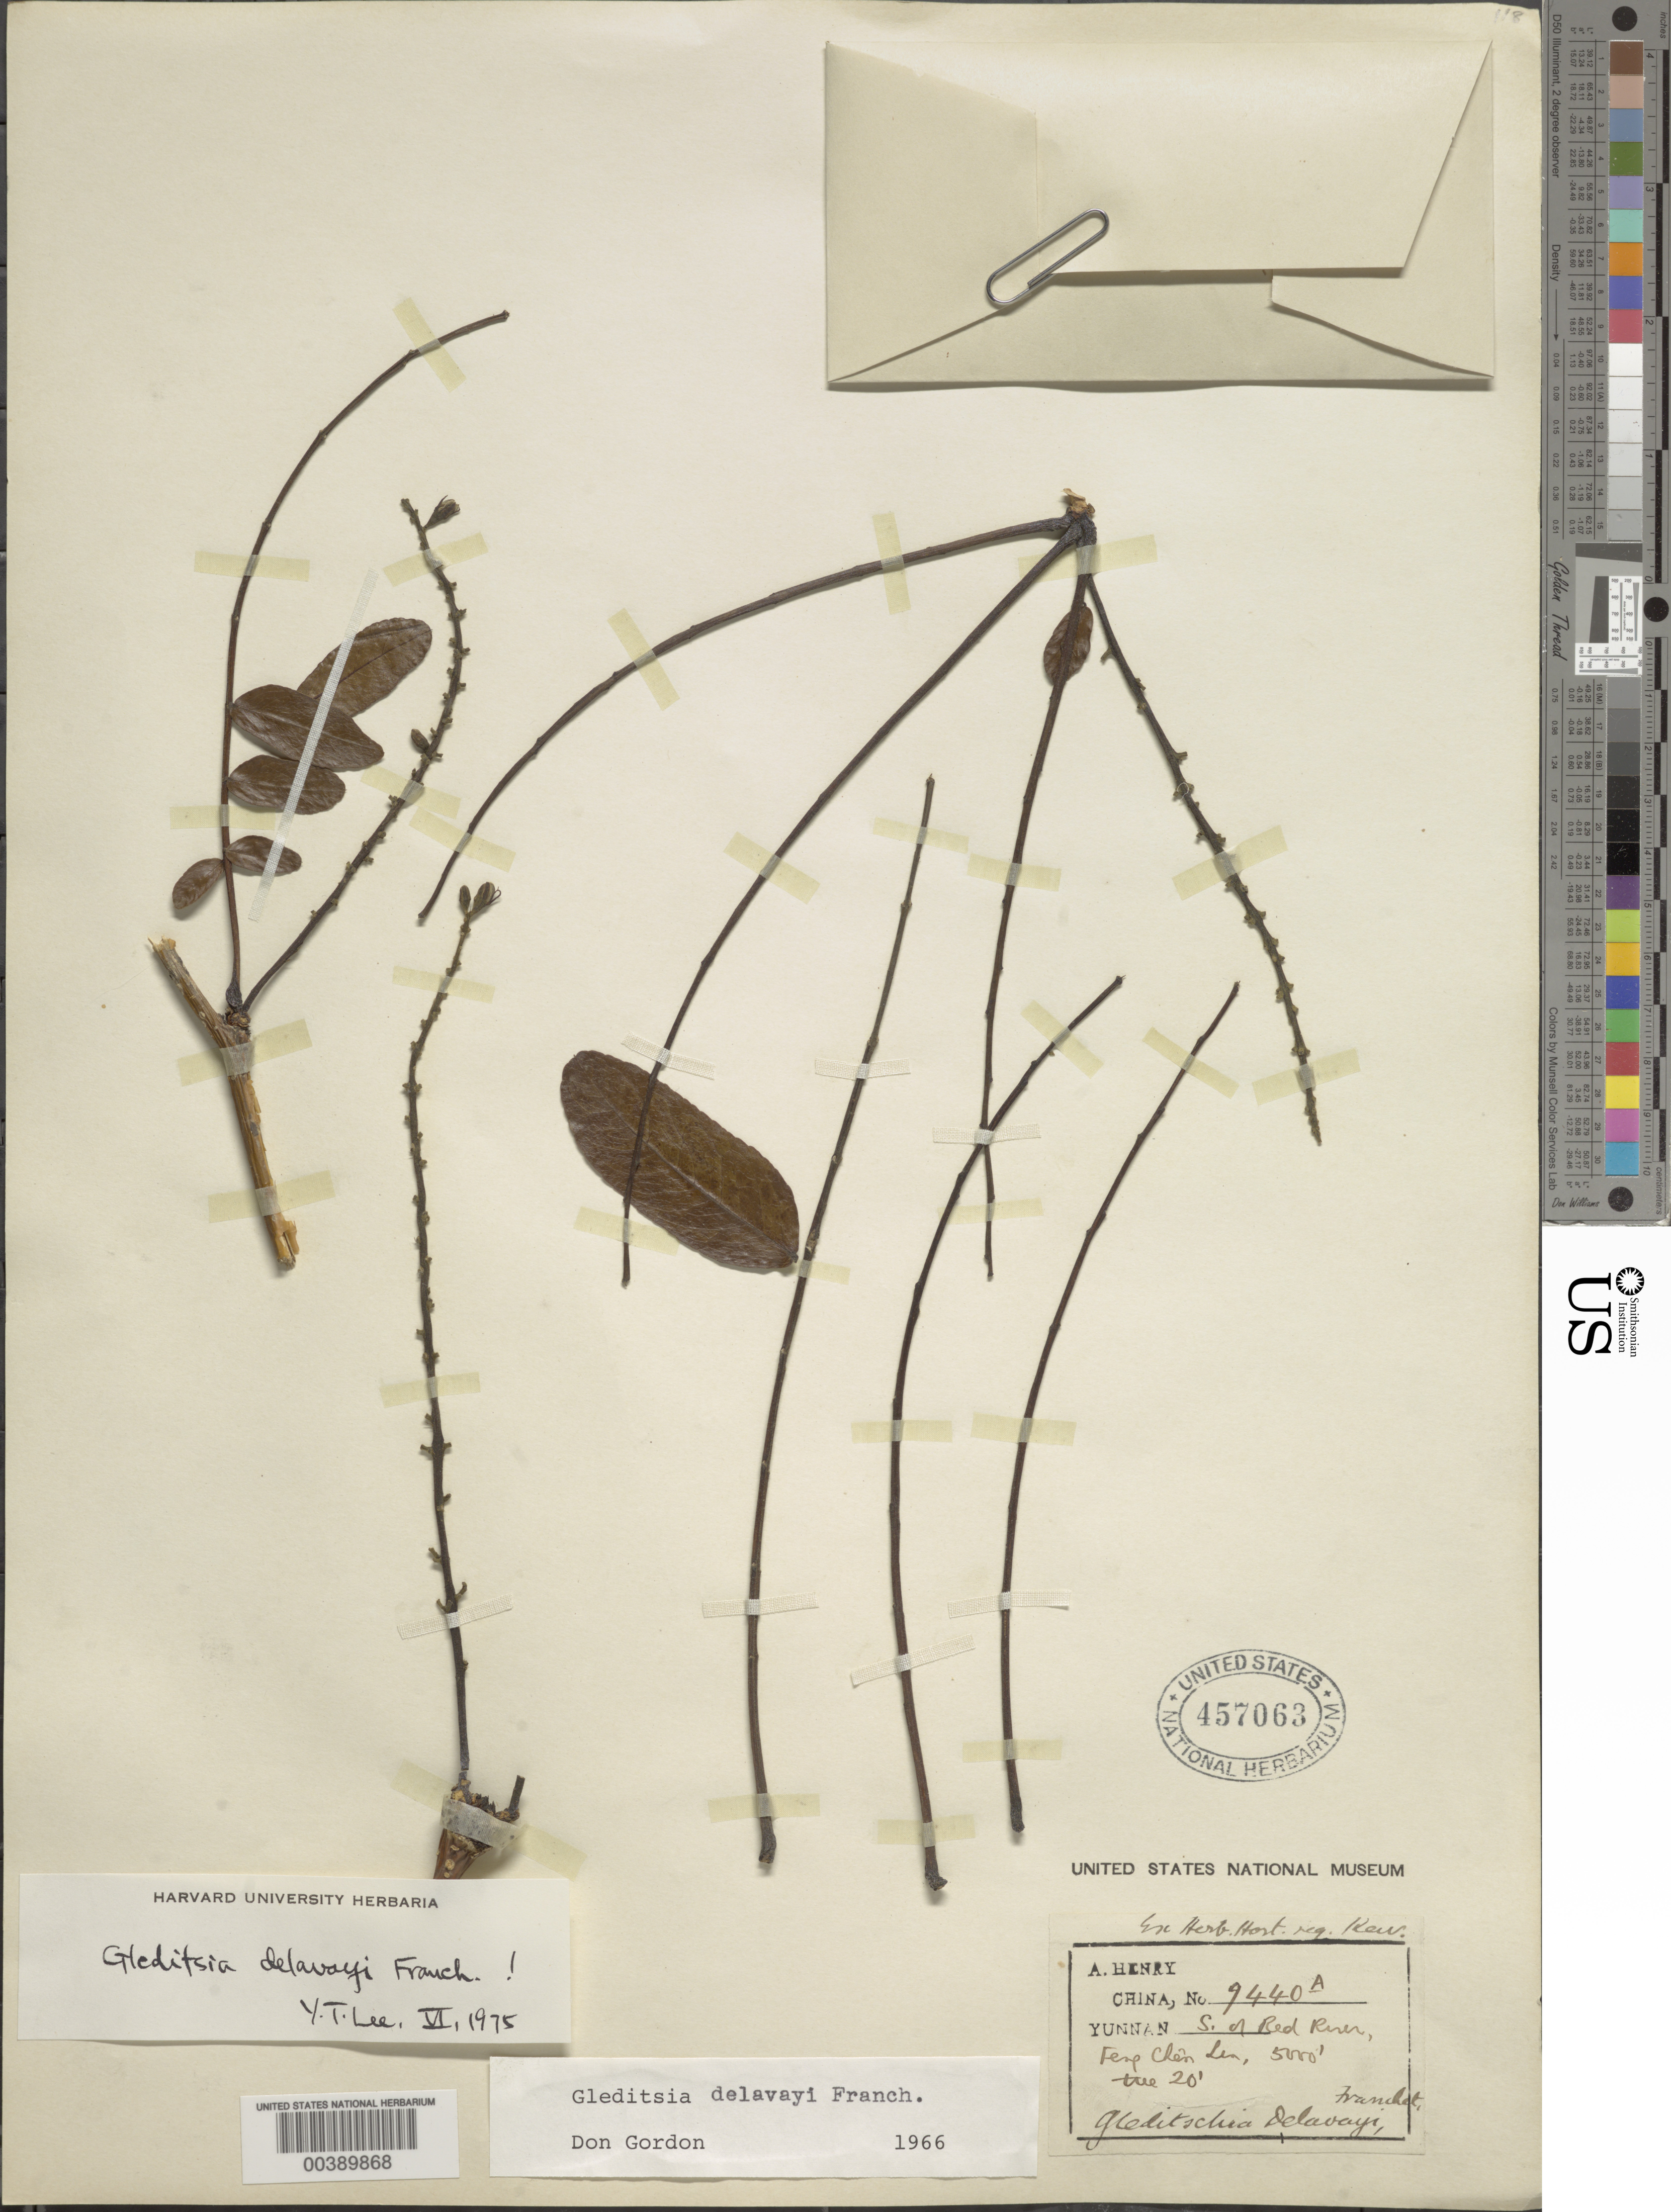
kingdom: Plantae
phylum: Tracheophyta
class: Magnoliopsida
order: Fabales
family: Fabaceae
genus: Gleditsia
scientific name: Gleditsia delavayi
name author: Franch.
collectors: A. Henry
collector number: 9440 A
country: China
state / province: Yunnan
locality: S of red river, fene chen len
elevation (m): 1524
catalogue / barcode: US 457063